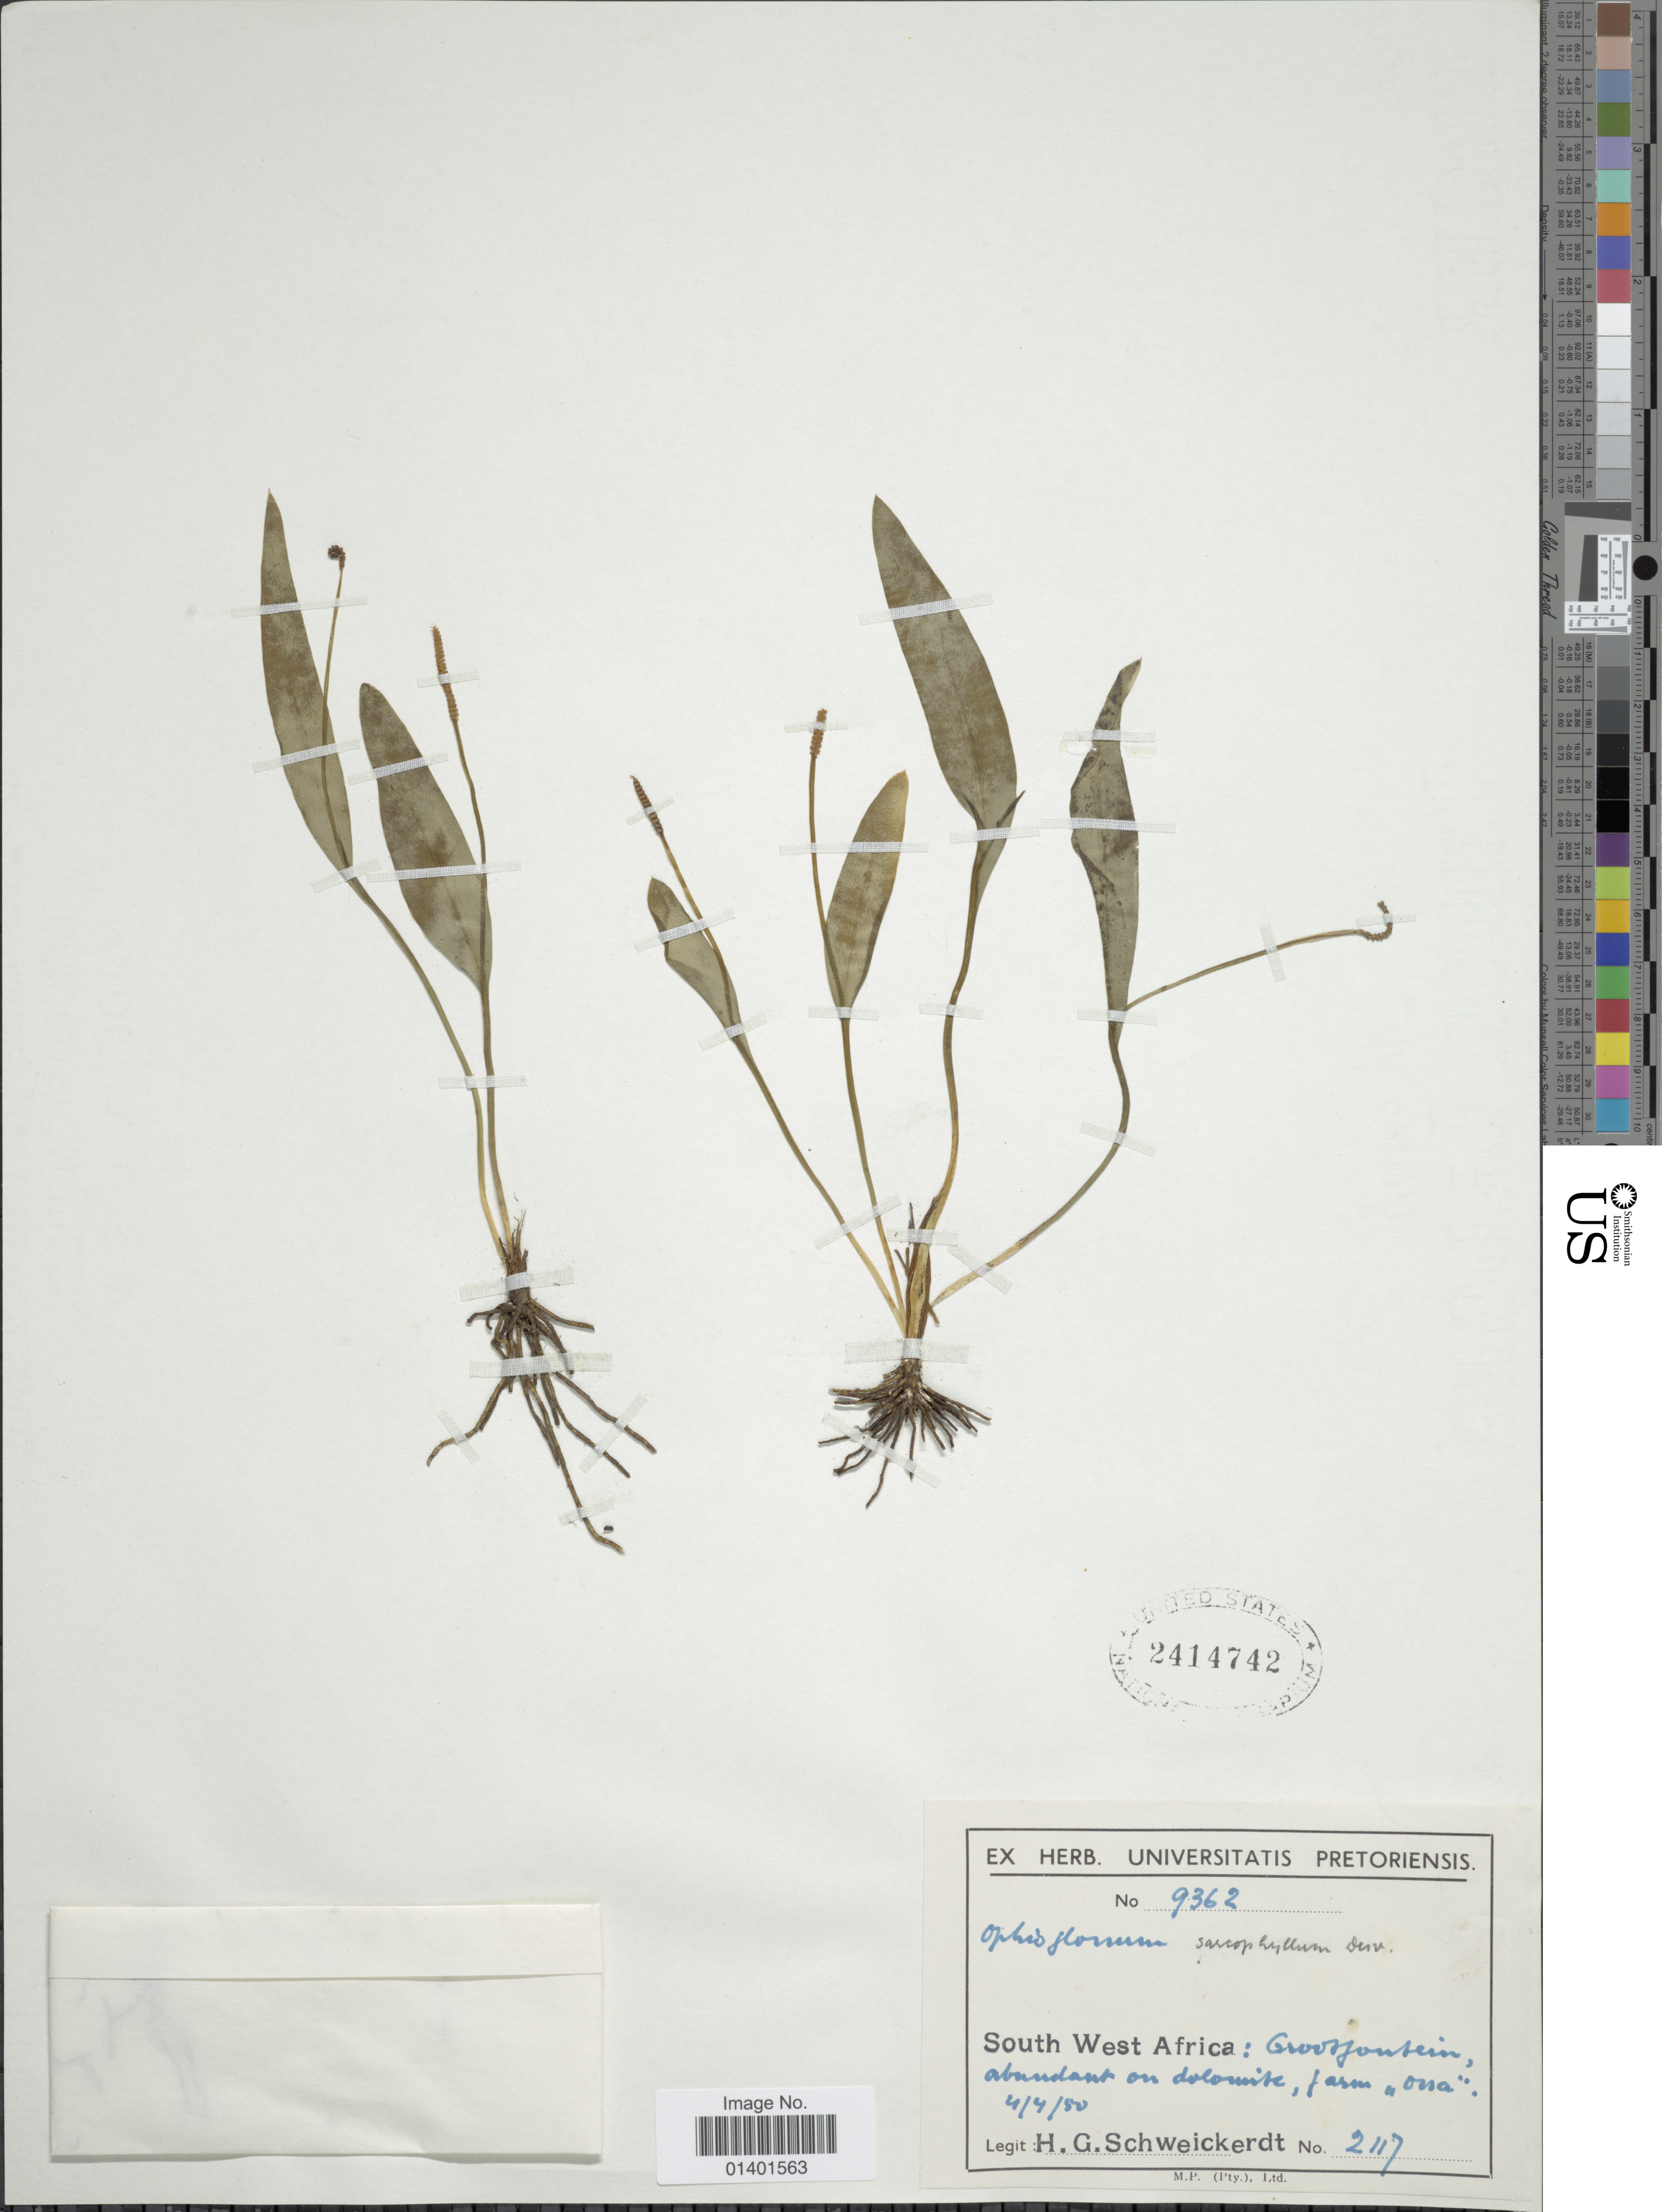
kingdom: Plantae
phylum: Tracheophyta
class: Polypodiopsida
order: Ophioglossales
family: Ophioglossaceae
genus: Ophioglossum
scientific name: Ophioglossum sarcophyllum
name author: Desv.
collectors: H. Schweickerdt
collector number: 2117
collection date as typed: Transcribed d/m/y: 4/4/50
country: South Africa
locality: South West Africa, Grootfontein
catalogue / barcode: US 2414742